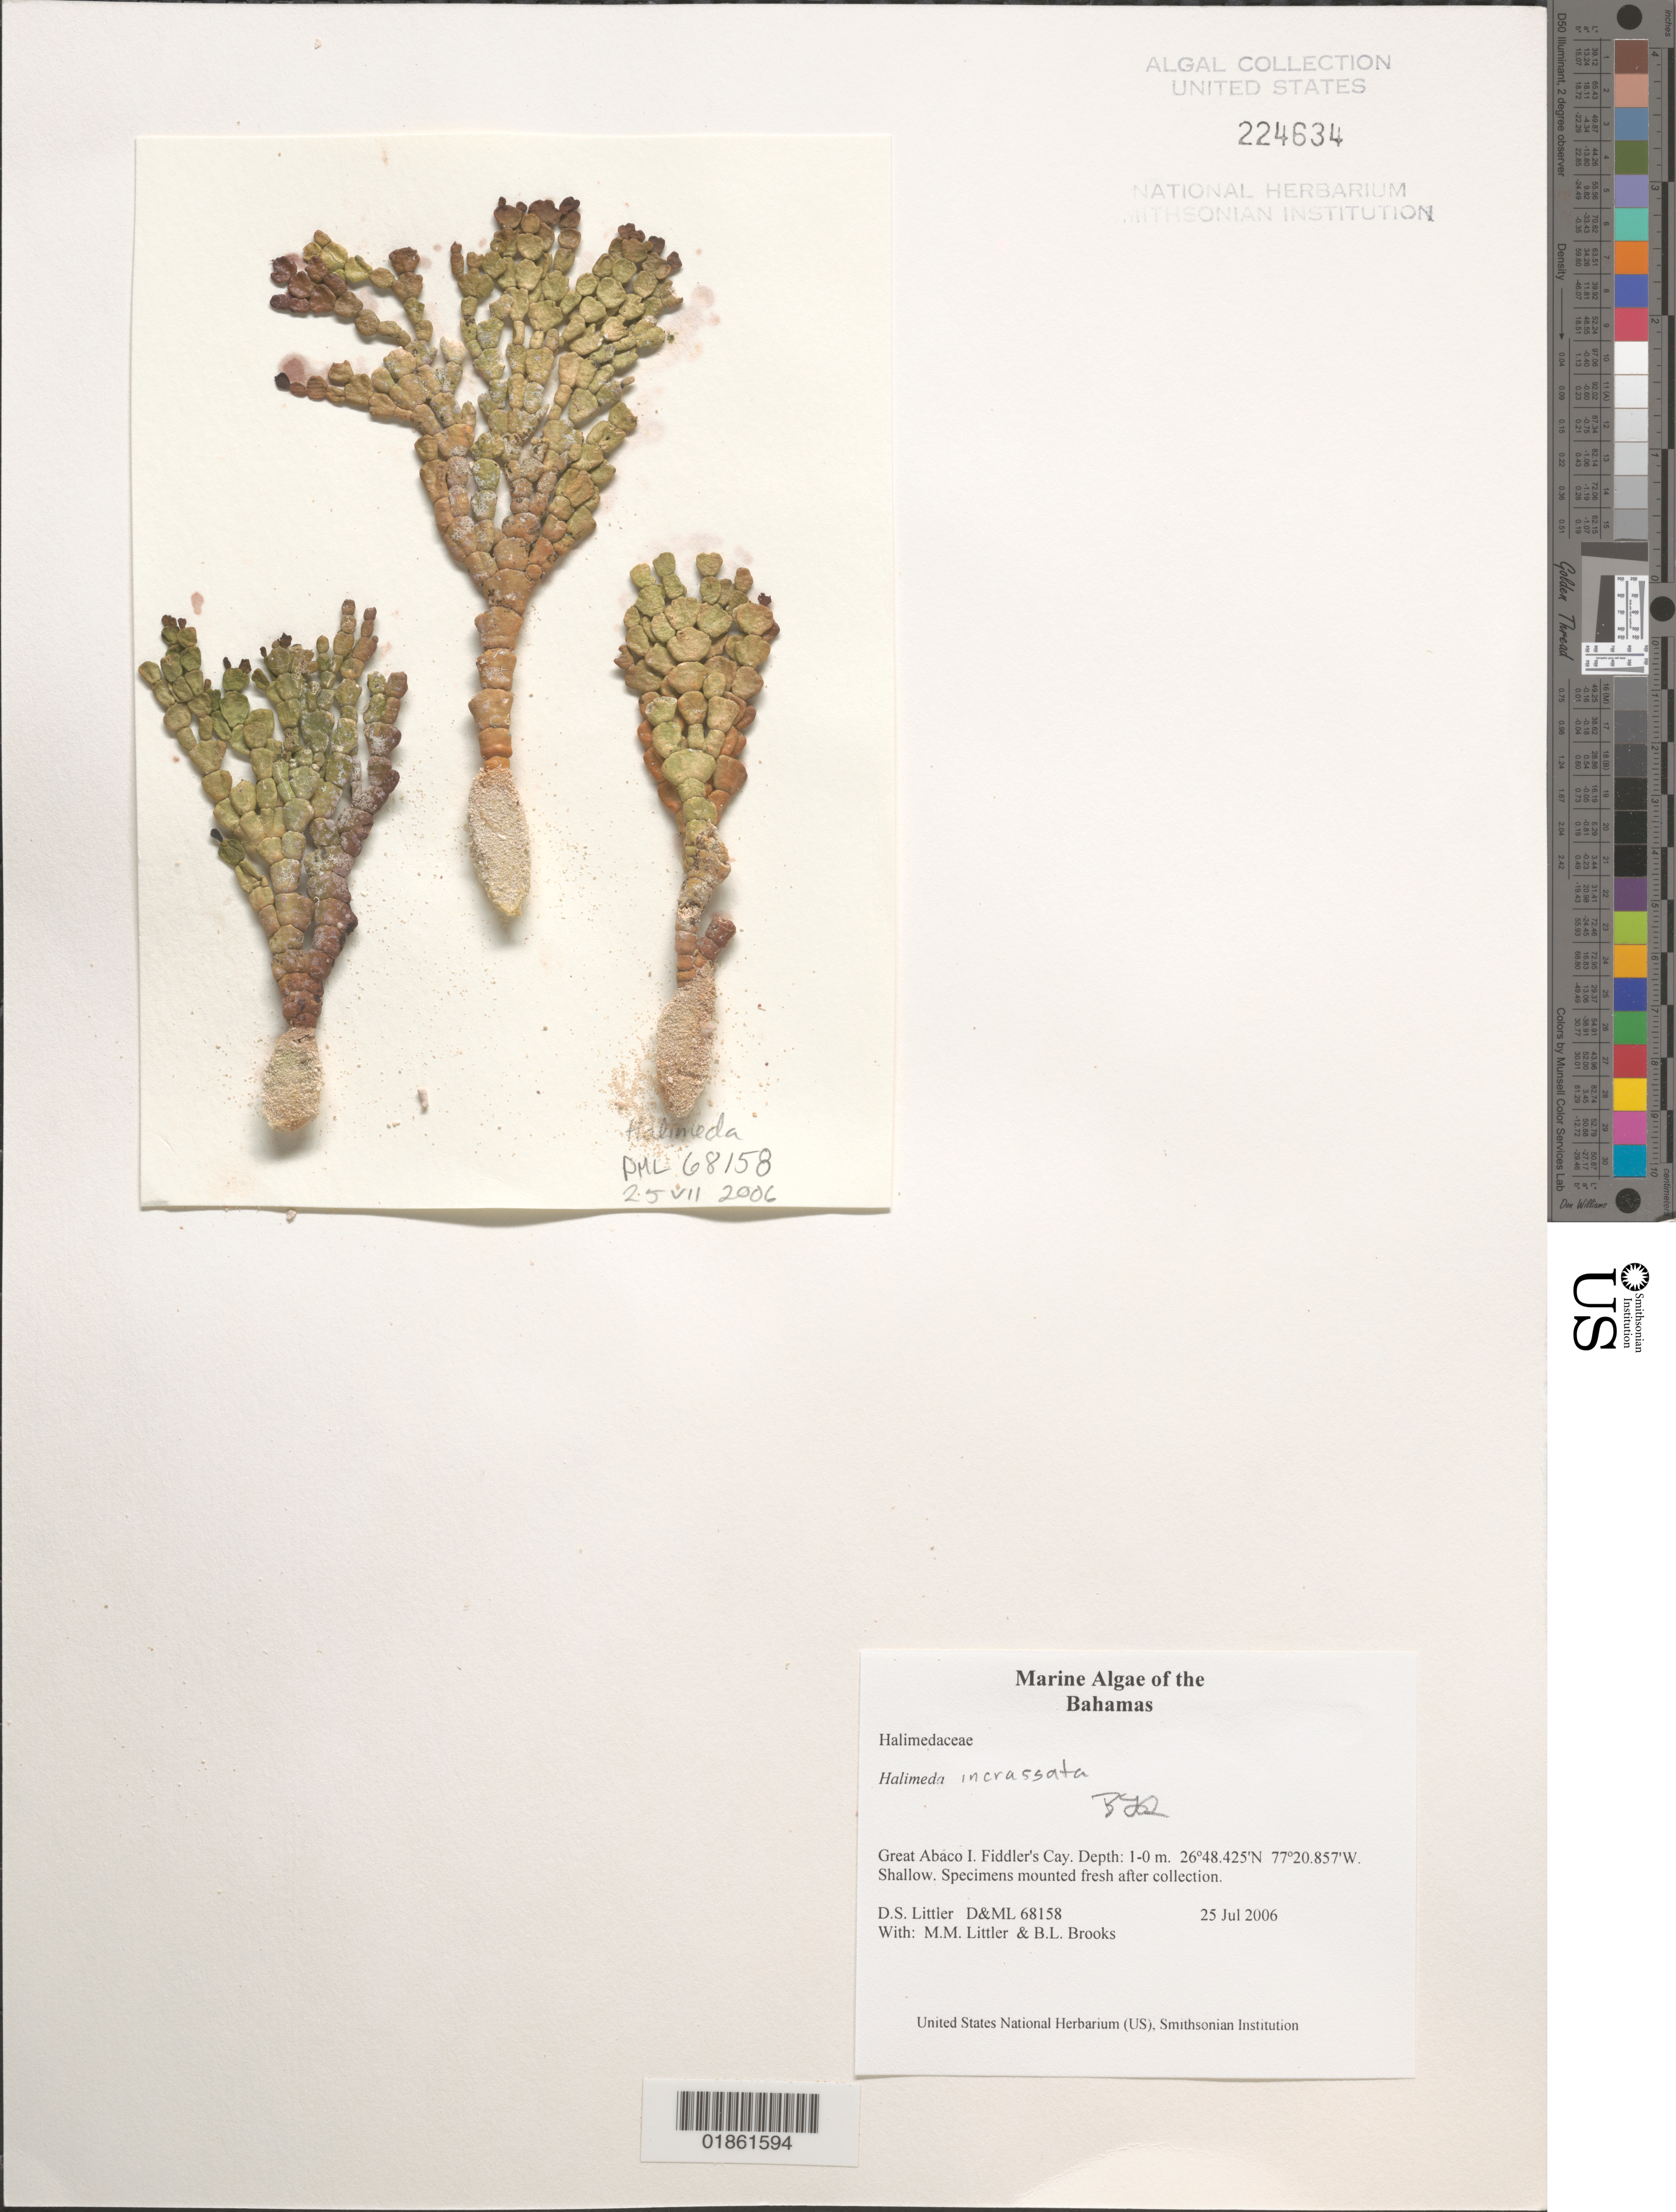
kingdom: Plantae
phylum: Chlorophyta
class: Ulvophyceae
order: Bryopsidales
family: Halimedaceae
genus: Halimeda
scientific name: Halimeda sp.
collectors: D. S. Littler, M. M. Littler & B. Lapointe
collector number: D&ML 68158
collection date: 2006-07-25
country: Bahamas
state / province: Hope Town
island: Fiddler Cay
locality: Abacos. Fiddler Cay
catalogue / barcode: US 224634